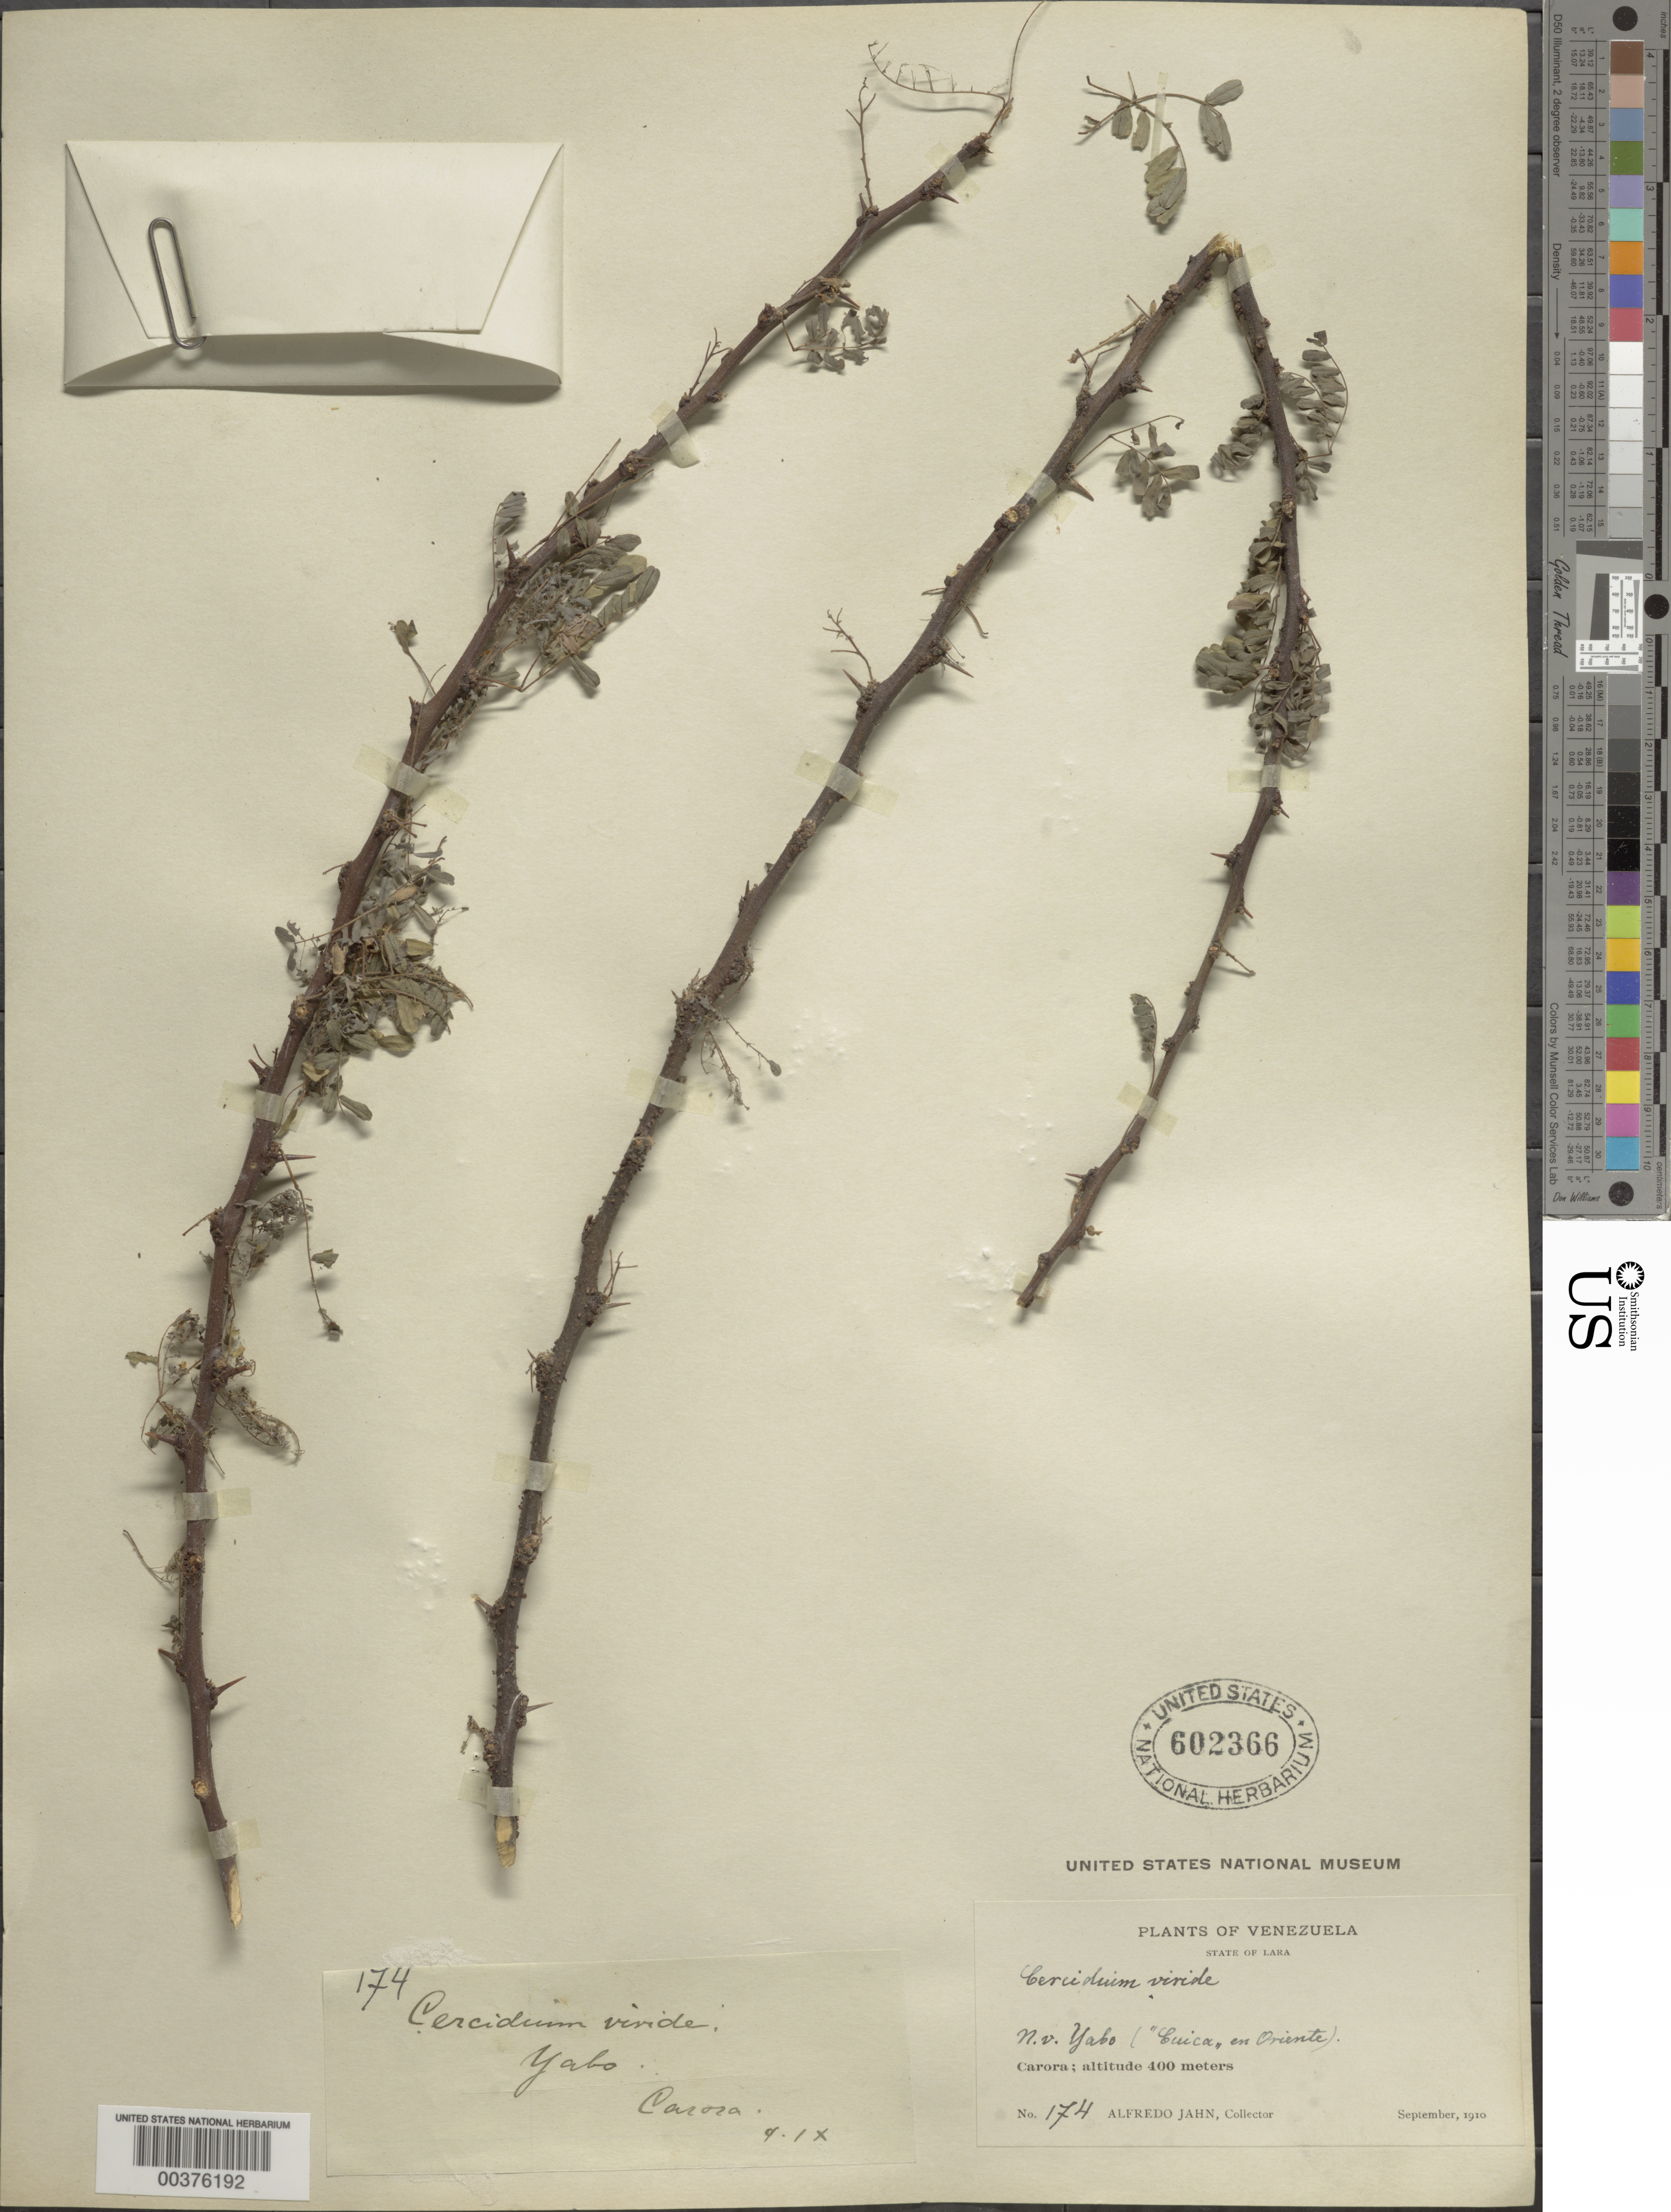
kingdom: Plantae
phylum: Tracheophyta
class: Magnoliopsida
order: Fabales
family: Fabaceae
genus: Parkinsonia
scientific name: Parkinsonia praecox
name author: (Ruiz & Pav.) J.E. Hawkins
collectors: A. Jahn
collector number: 174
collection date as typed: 04 Sep 1910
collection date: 1910-09-04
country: Venezuela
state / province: Lara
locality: Carora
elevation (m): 400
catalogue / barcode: US 602366